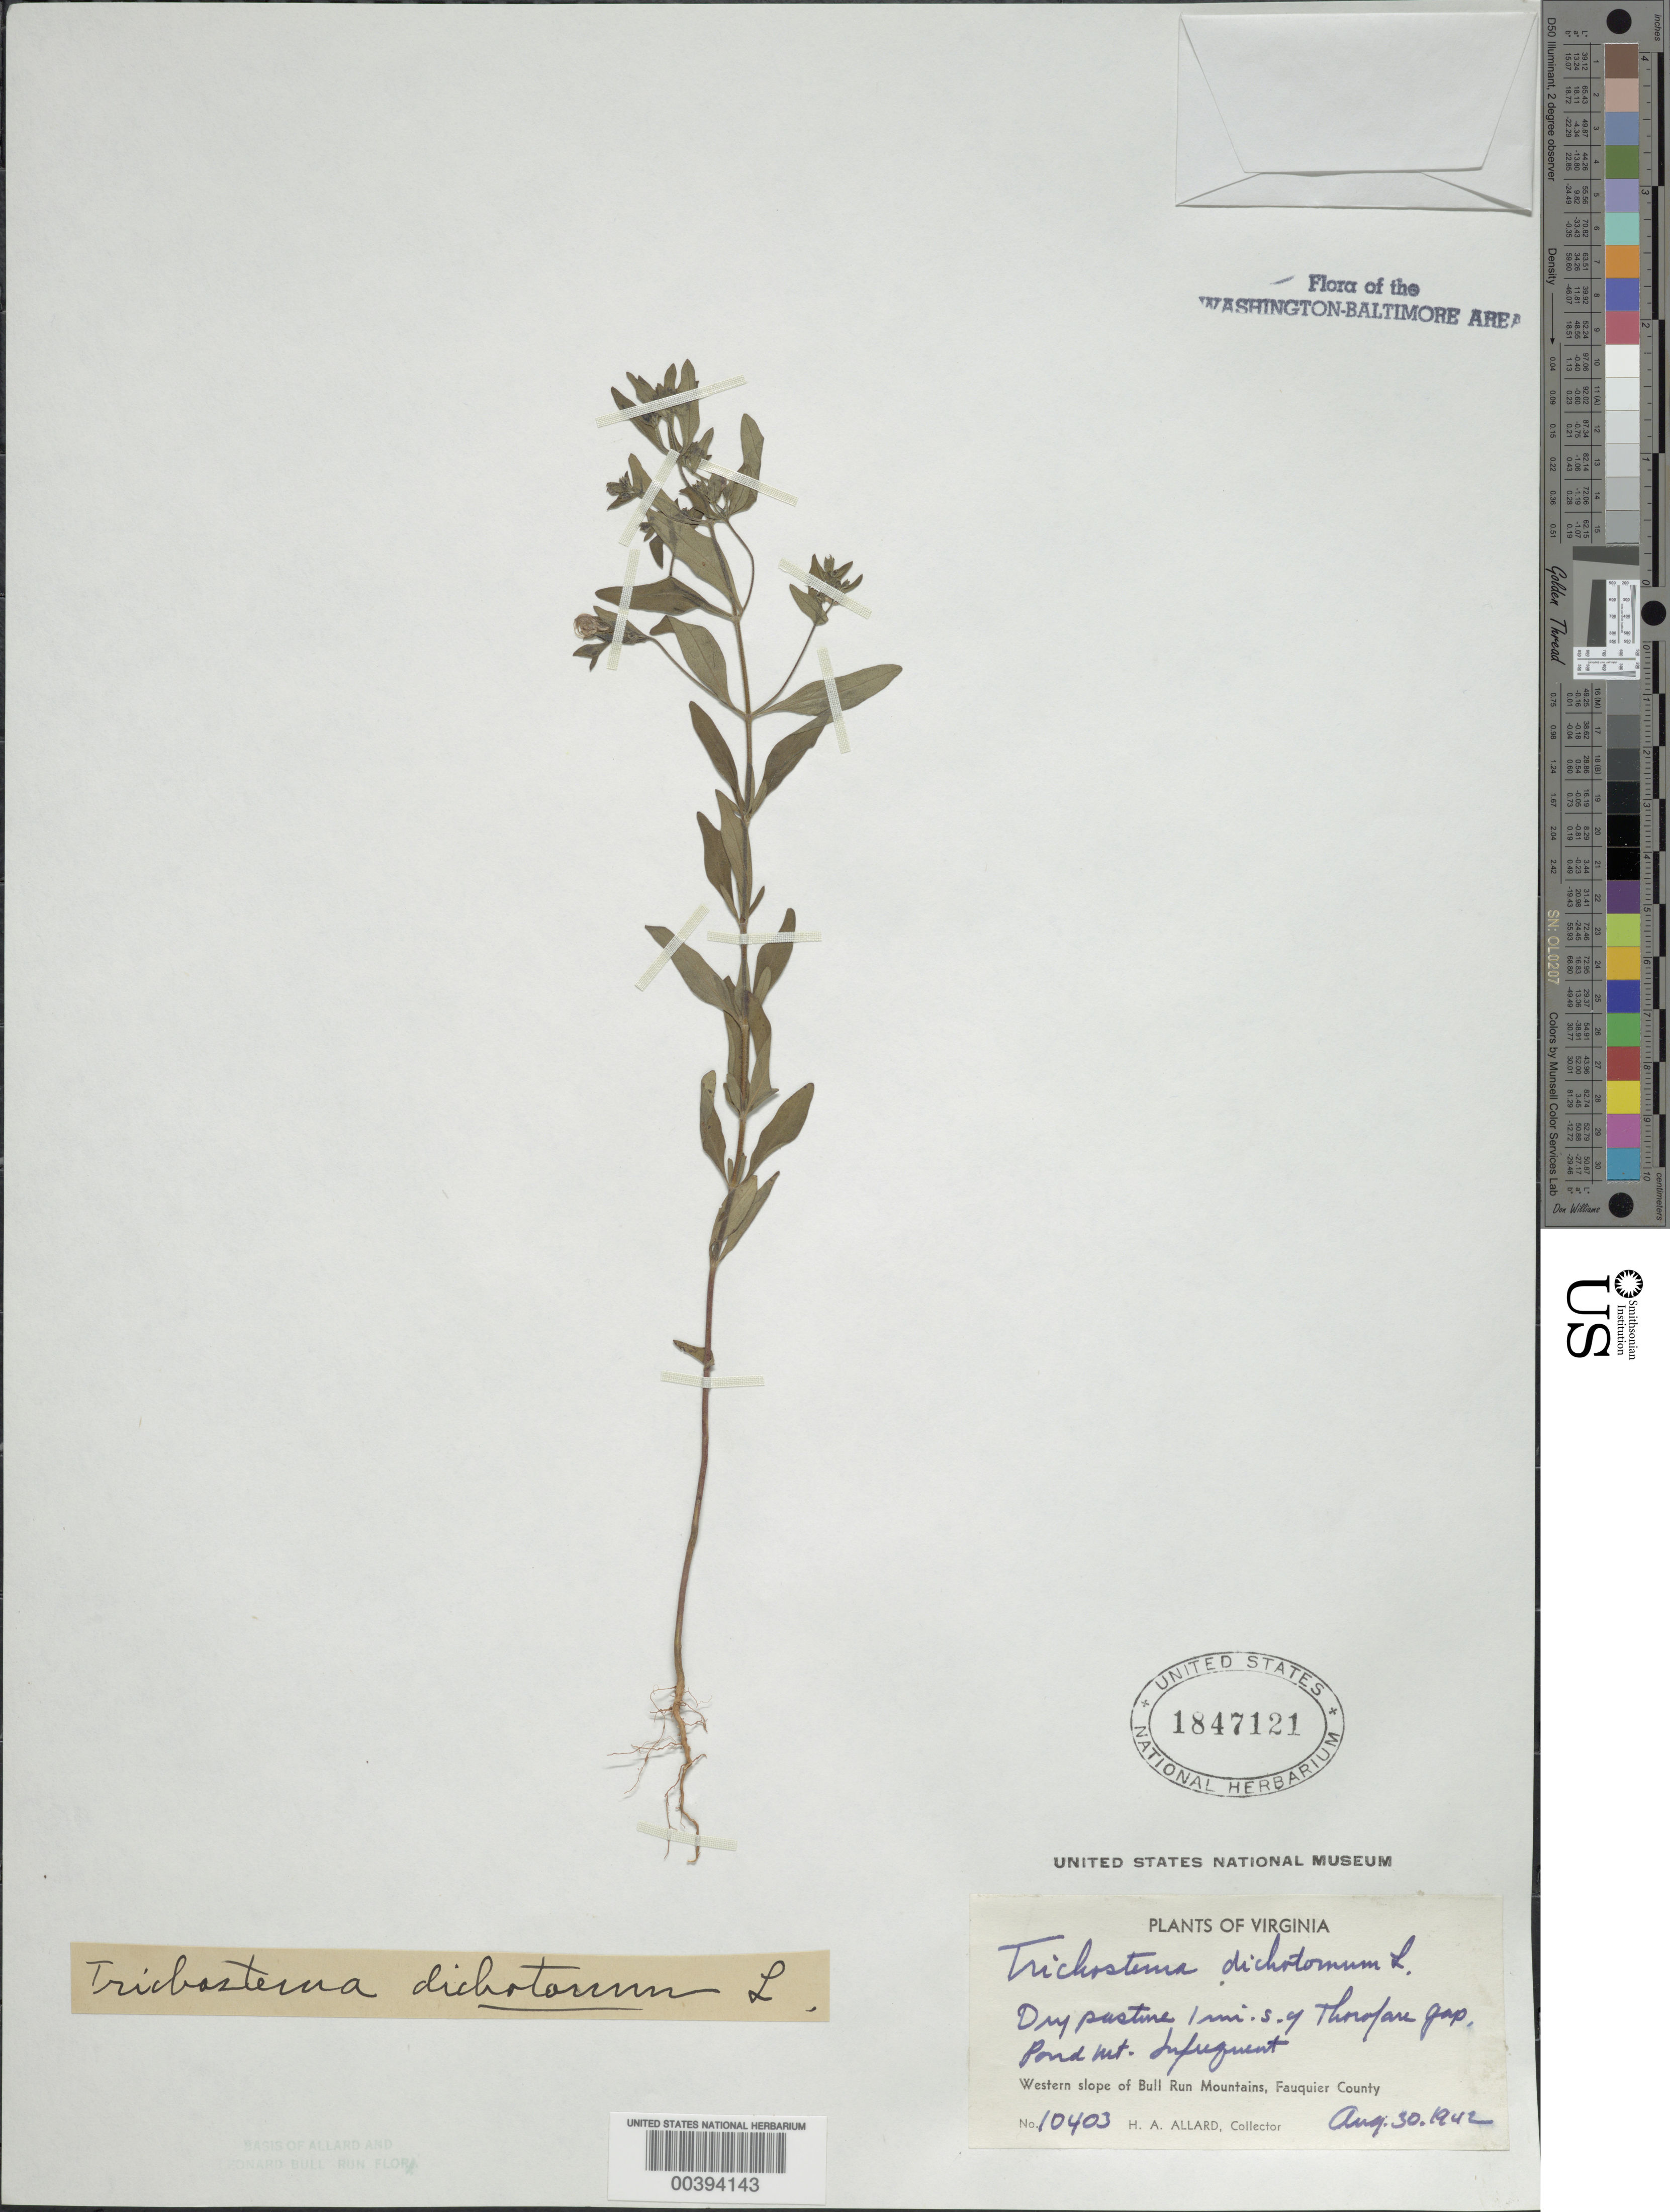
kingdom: Plantae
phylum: Tracheophyta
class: Magnoliopsida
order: Lamiales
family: Lamiaceae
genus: Trichostema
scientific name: Trichostema dichotomum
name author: L.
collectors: H. A. Allard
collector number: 10403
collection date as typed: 30 Aug 1942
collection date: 1942-08-30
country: United States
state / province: Virginia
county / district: Fauquier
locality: South of Thorofare Gap Pond Mountain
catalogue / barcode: US 1847121